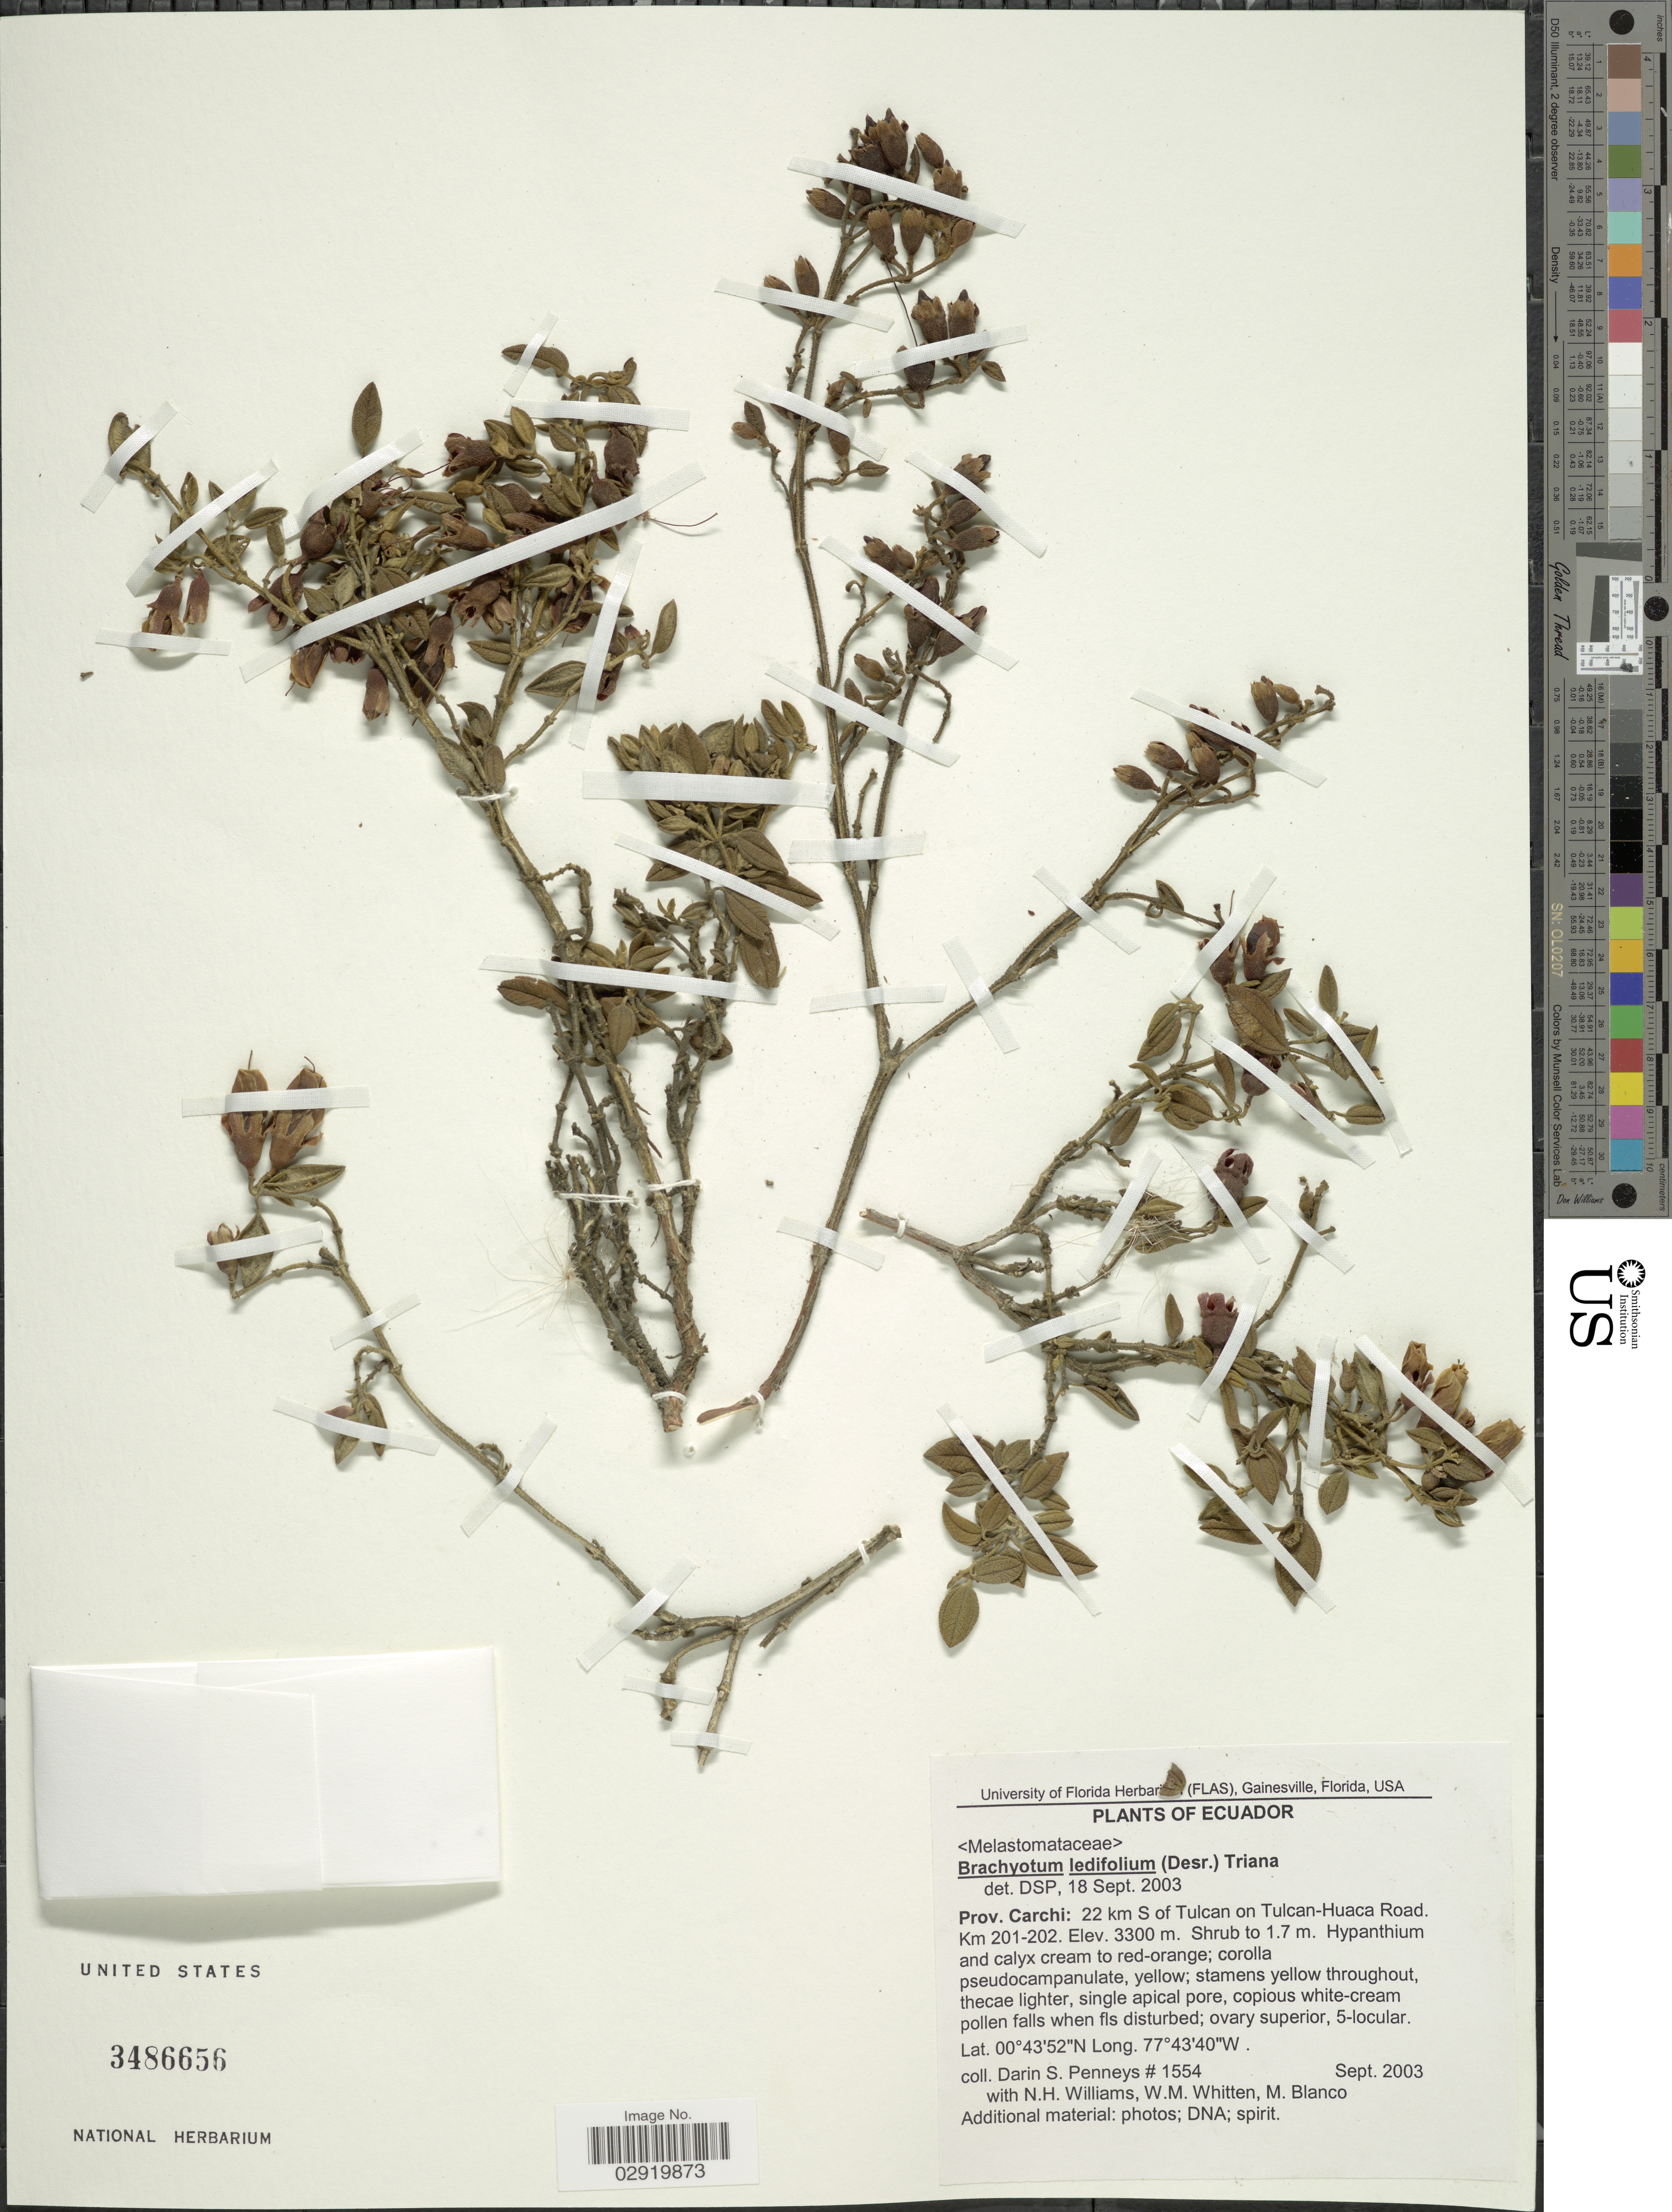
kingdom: Plantae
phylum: Tracheophyta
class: Magnoliopsida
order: Myrtales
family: Melastomataceae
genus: Brachyotum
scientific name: Brachyotum ledifolium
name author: (Desr.) Triana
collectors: D. S. Penneys, N. H. Williams, W. M. Whitten & M. Blanco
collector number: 1554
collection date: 2003-09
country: Ecuador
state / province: Carchi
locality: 22 km S of Tulcan on Tulcan-Huaca Road. Km 201-202.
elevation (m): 3300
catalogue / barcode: US 3486656